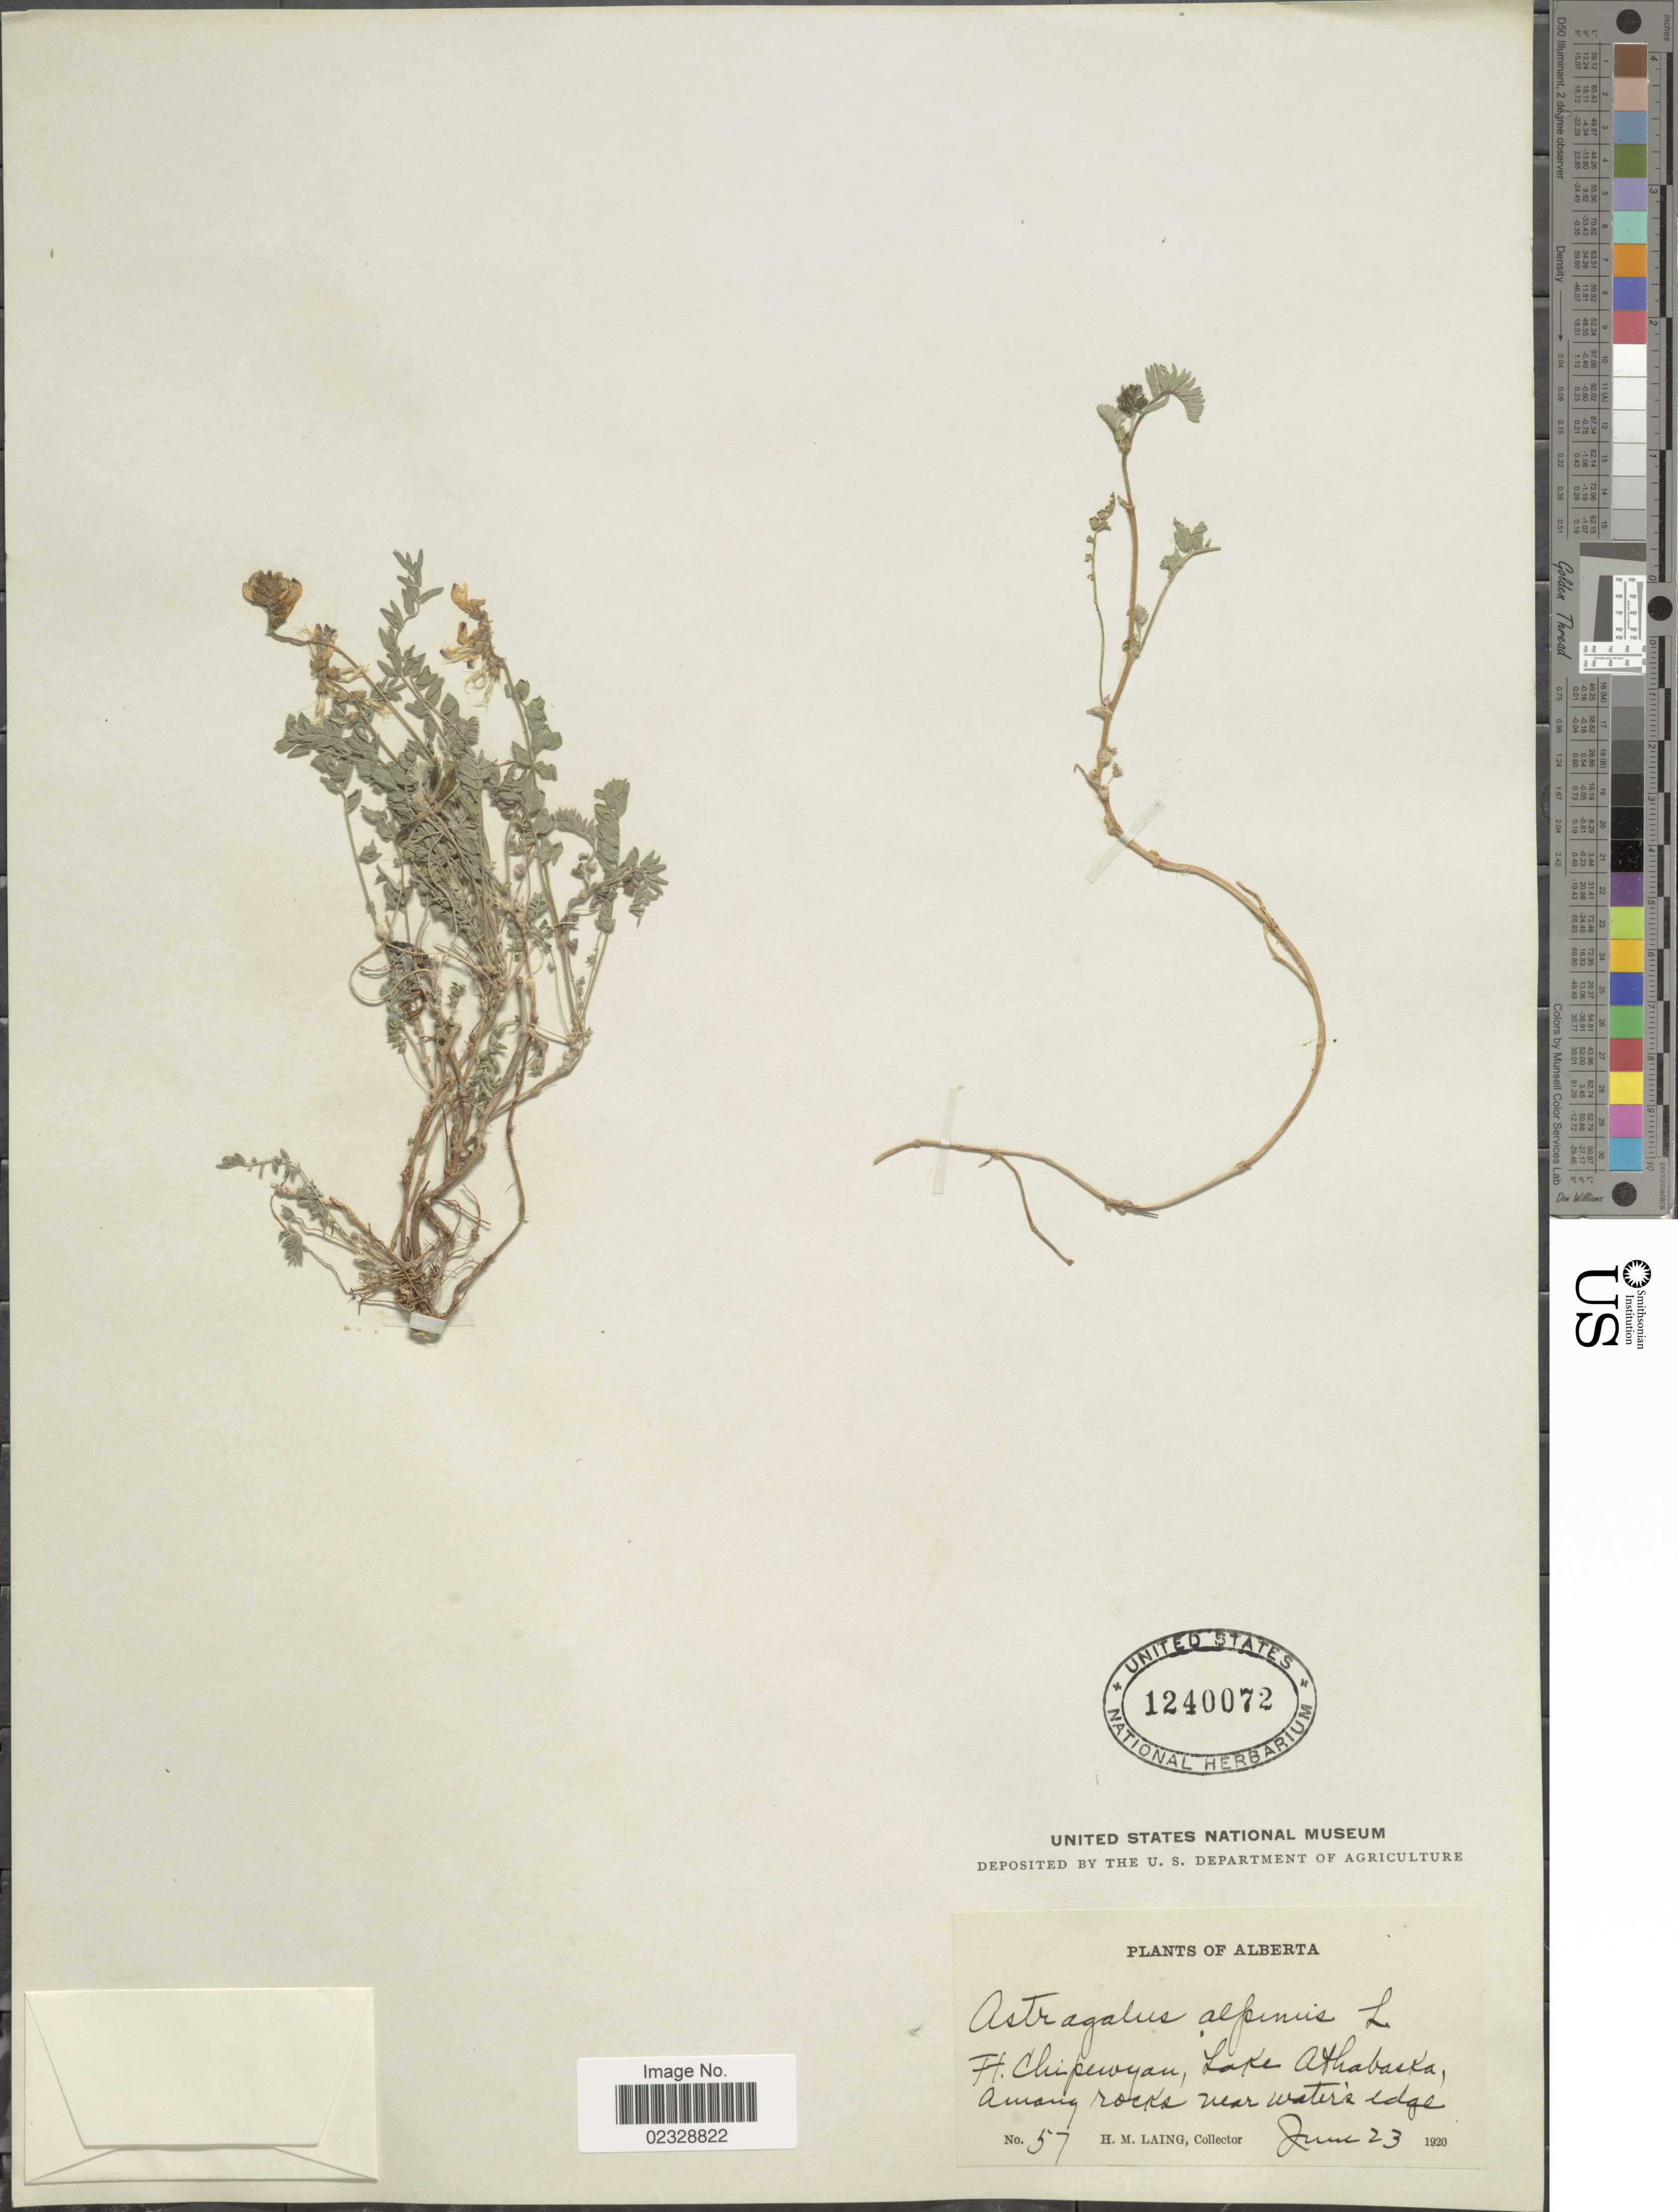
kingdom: Plantae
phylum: Tracheophyta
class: Magnoliopsida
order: Fabales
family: Fabaceae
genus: Astragalus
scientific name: Astragalus alpinus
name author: L.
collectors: H. Laing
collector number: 57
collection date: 1920-06-23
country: Canada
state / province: Alberta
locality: Ft. Chipewyan, Lake Athabaska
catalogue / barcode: US 1240072